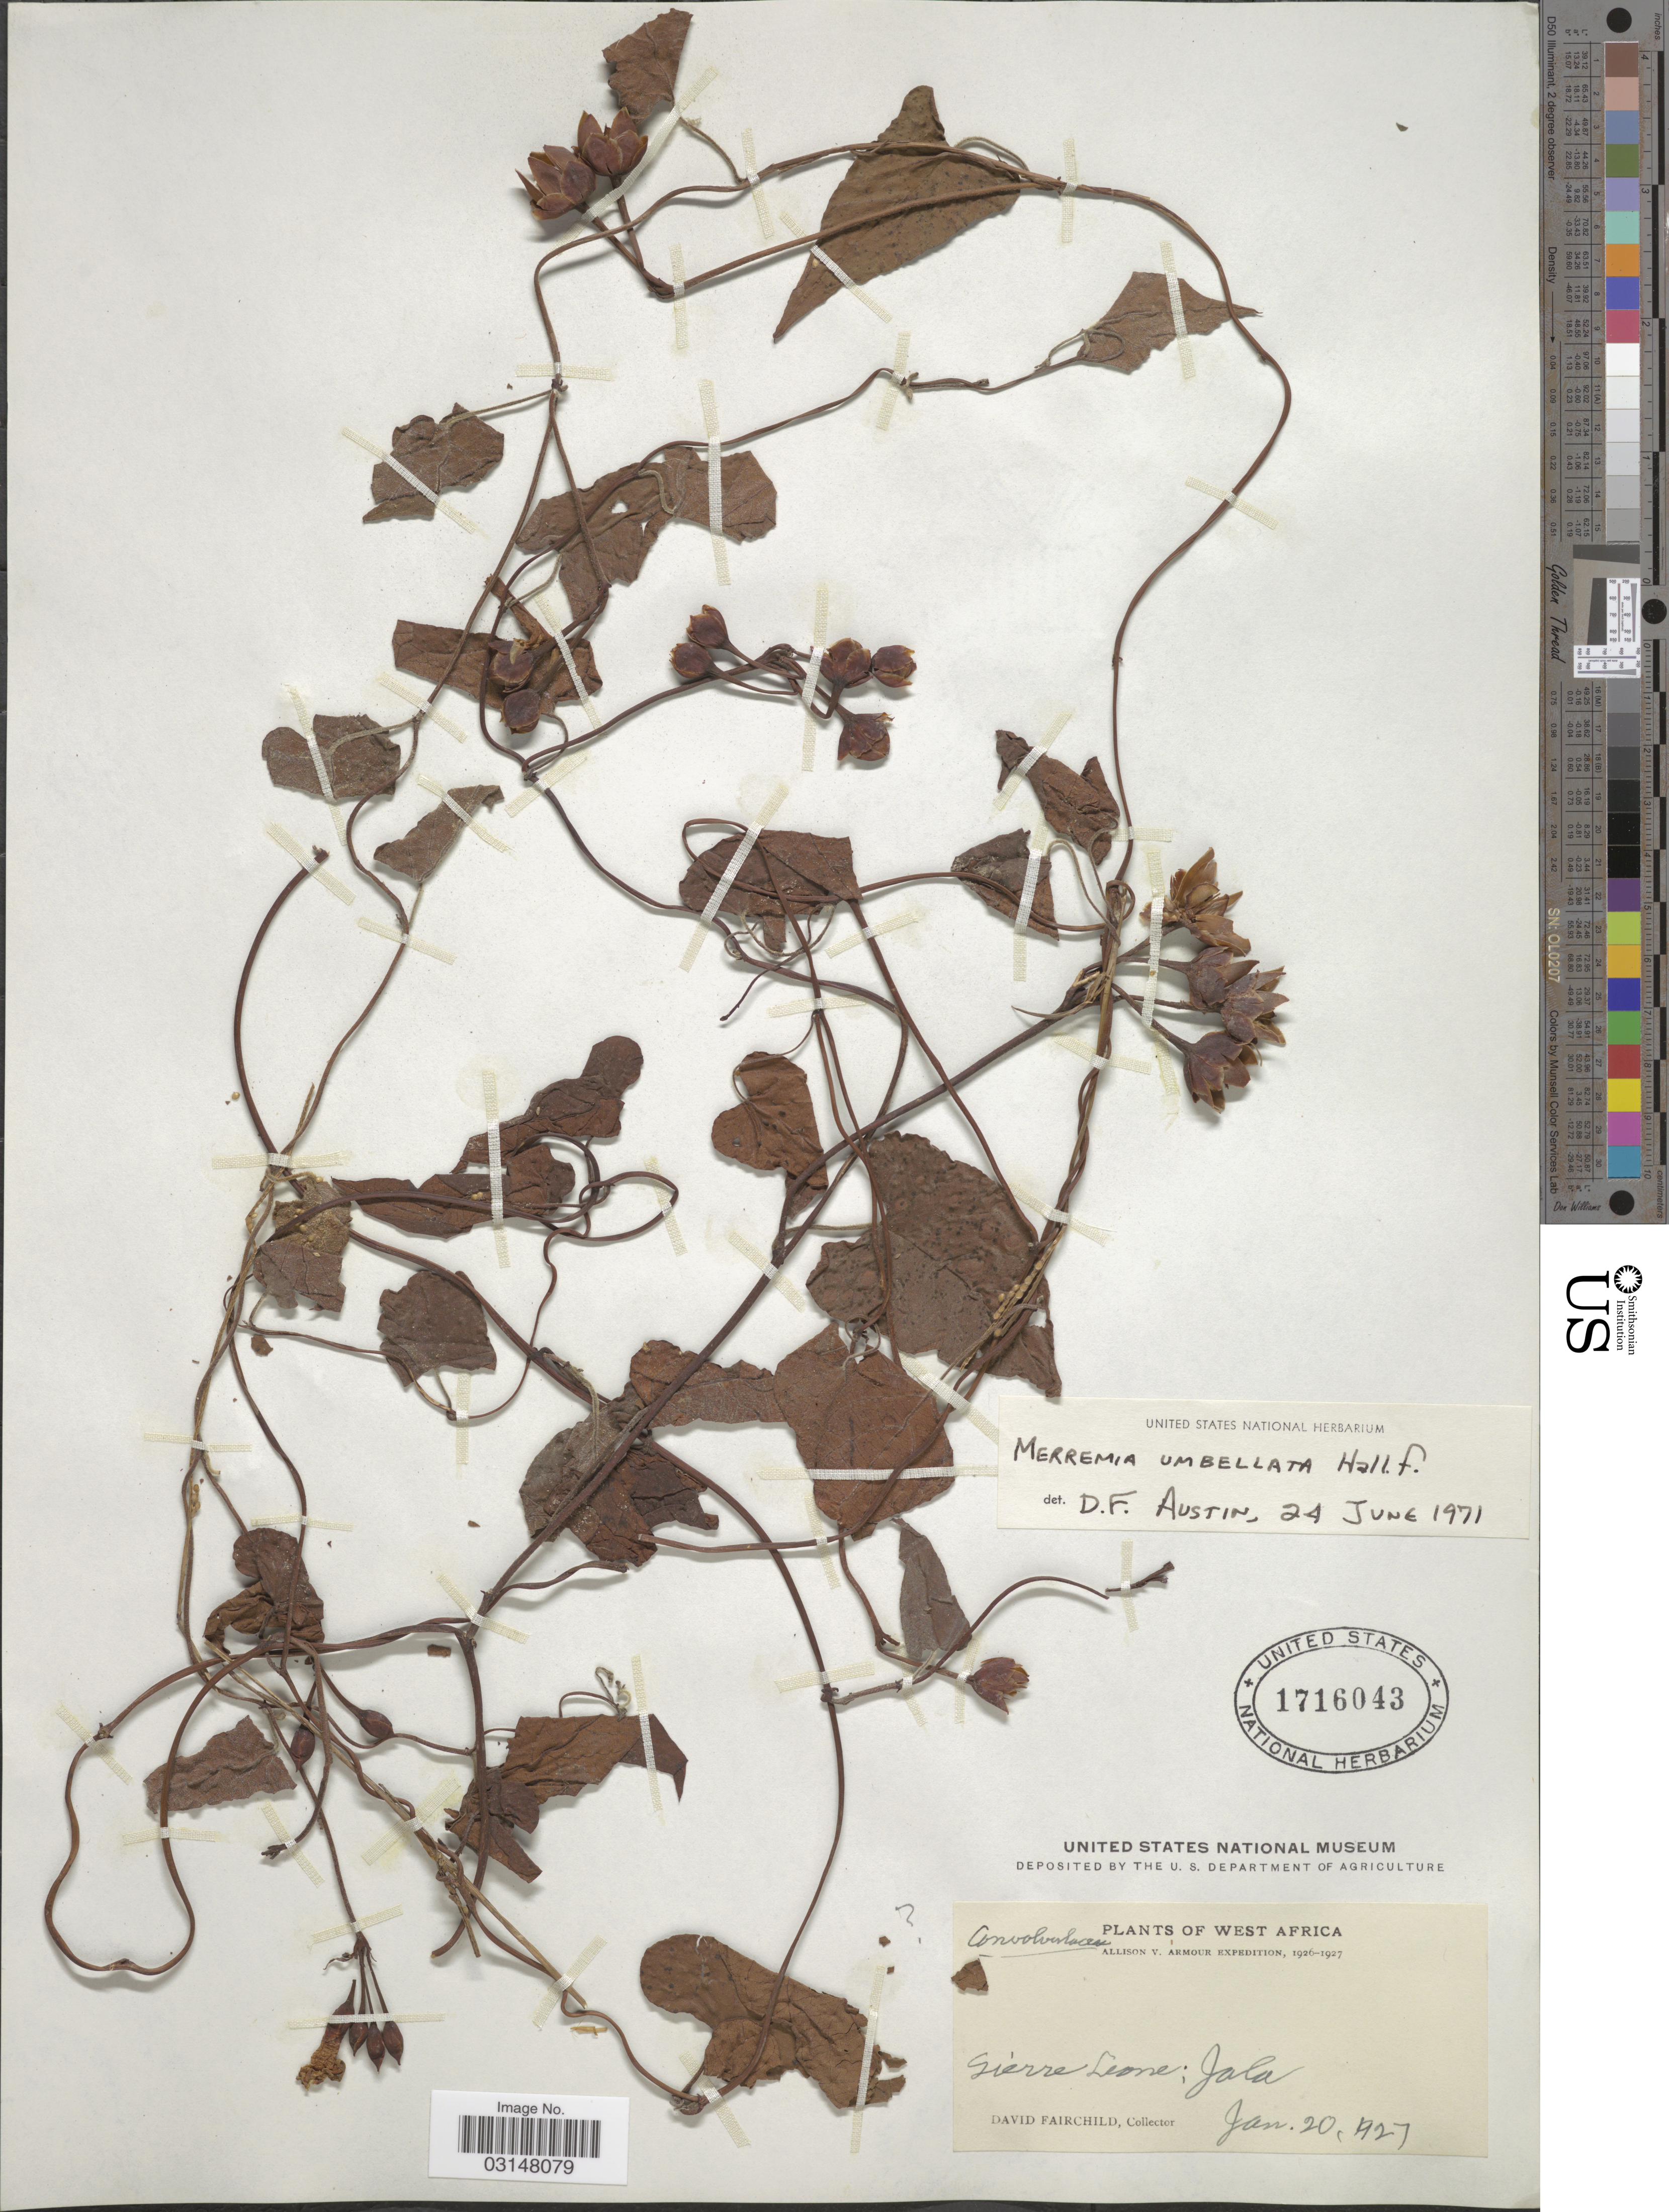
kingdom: Plantae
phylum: Tracheophyta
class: Magnoliopsida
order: Solanales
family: Convolvulaceae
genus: Camonea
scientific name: Camonea umbellata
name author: (L.) A. R. Simões & Staples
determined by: Strong, Mark T., (BOT), Smithsonian Institution - National Museum of Natural History (UNITED STATES)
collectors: D. Fairchild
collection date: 1927-01-20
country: Sierra Leone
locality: West Africa. Jala.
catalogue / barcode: US 1716043